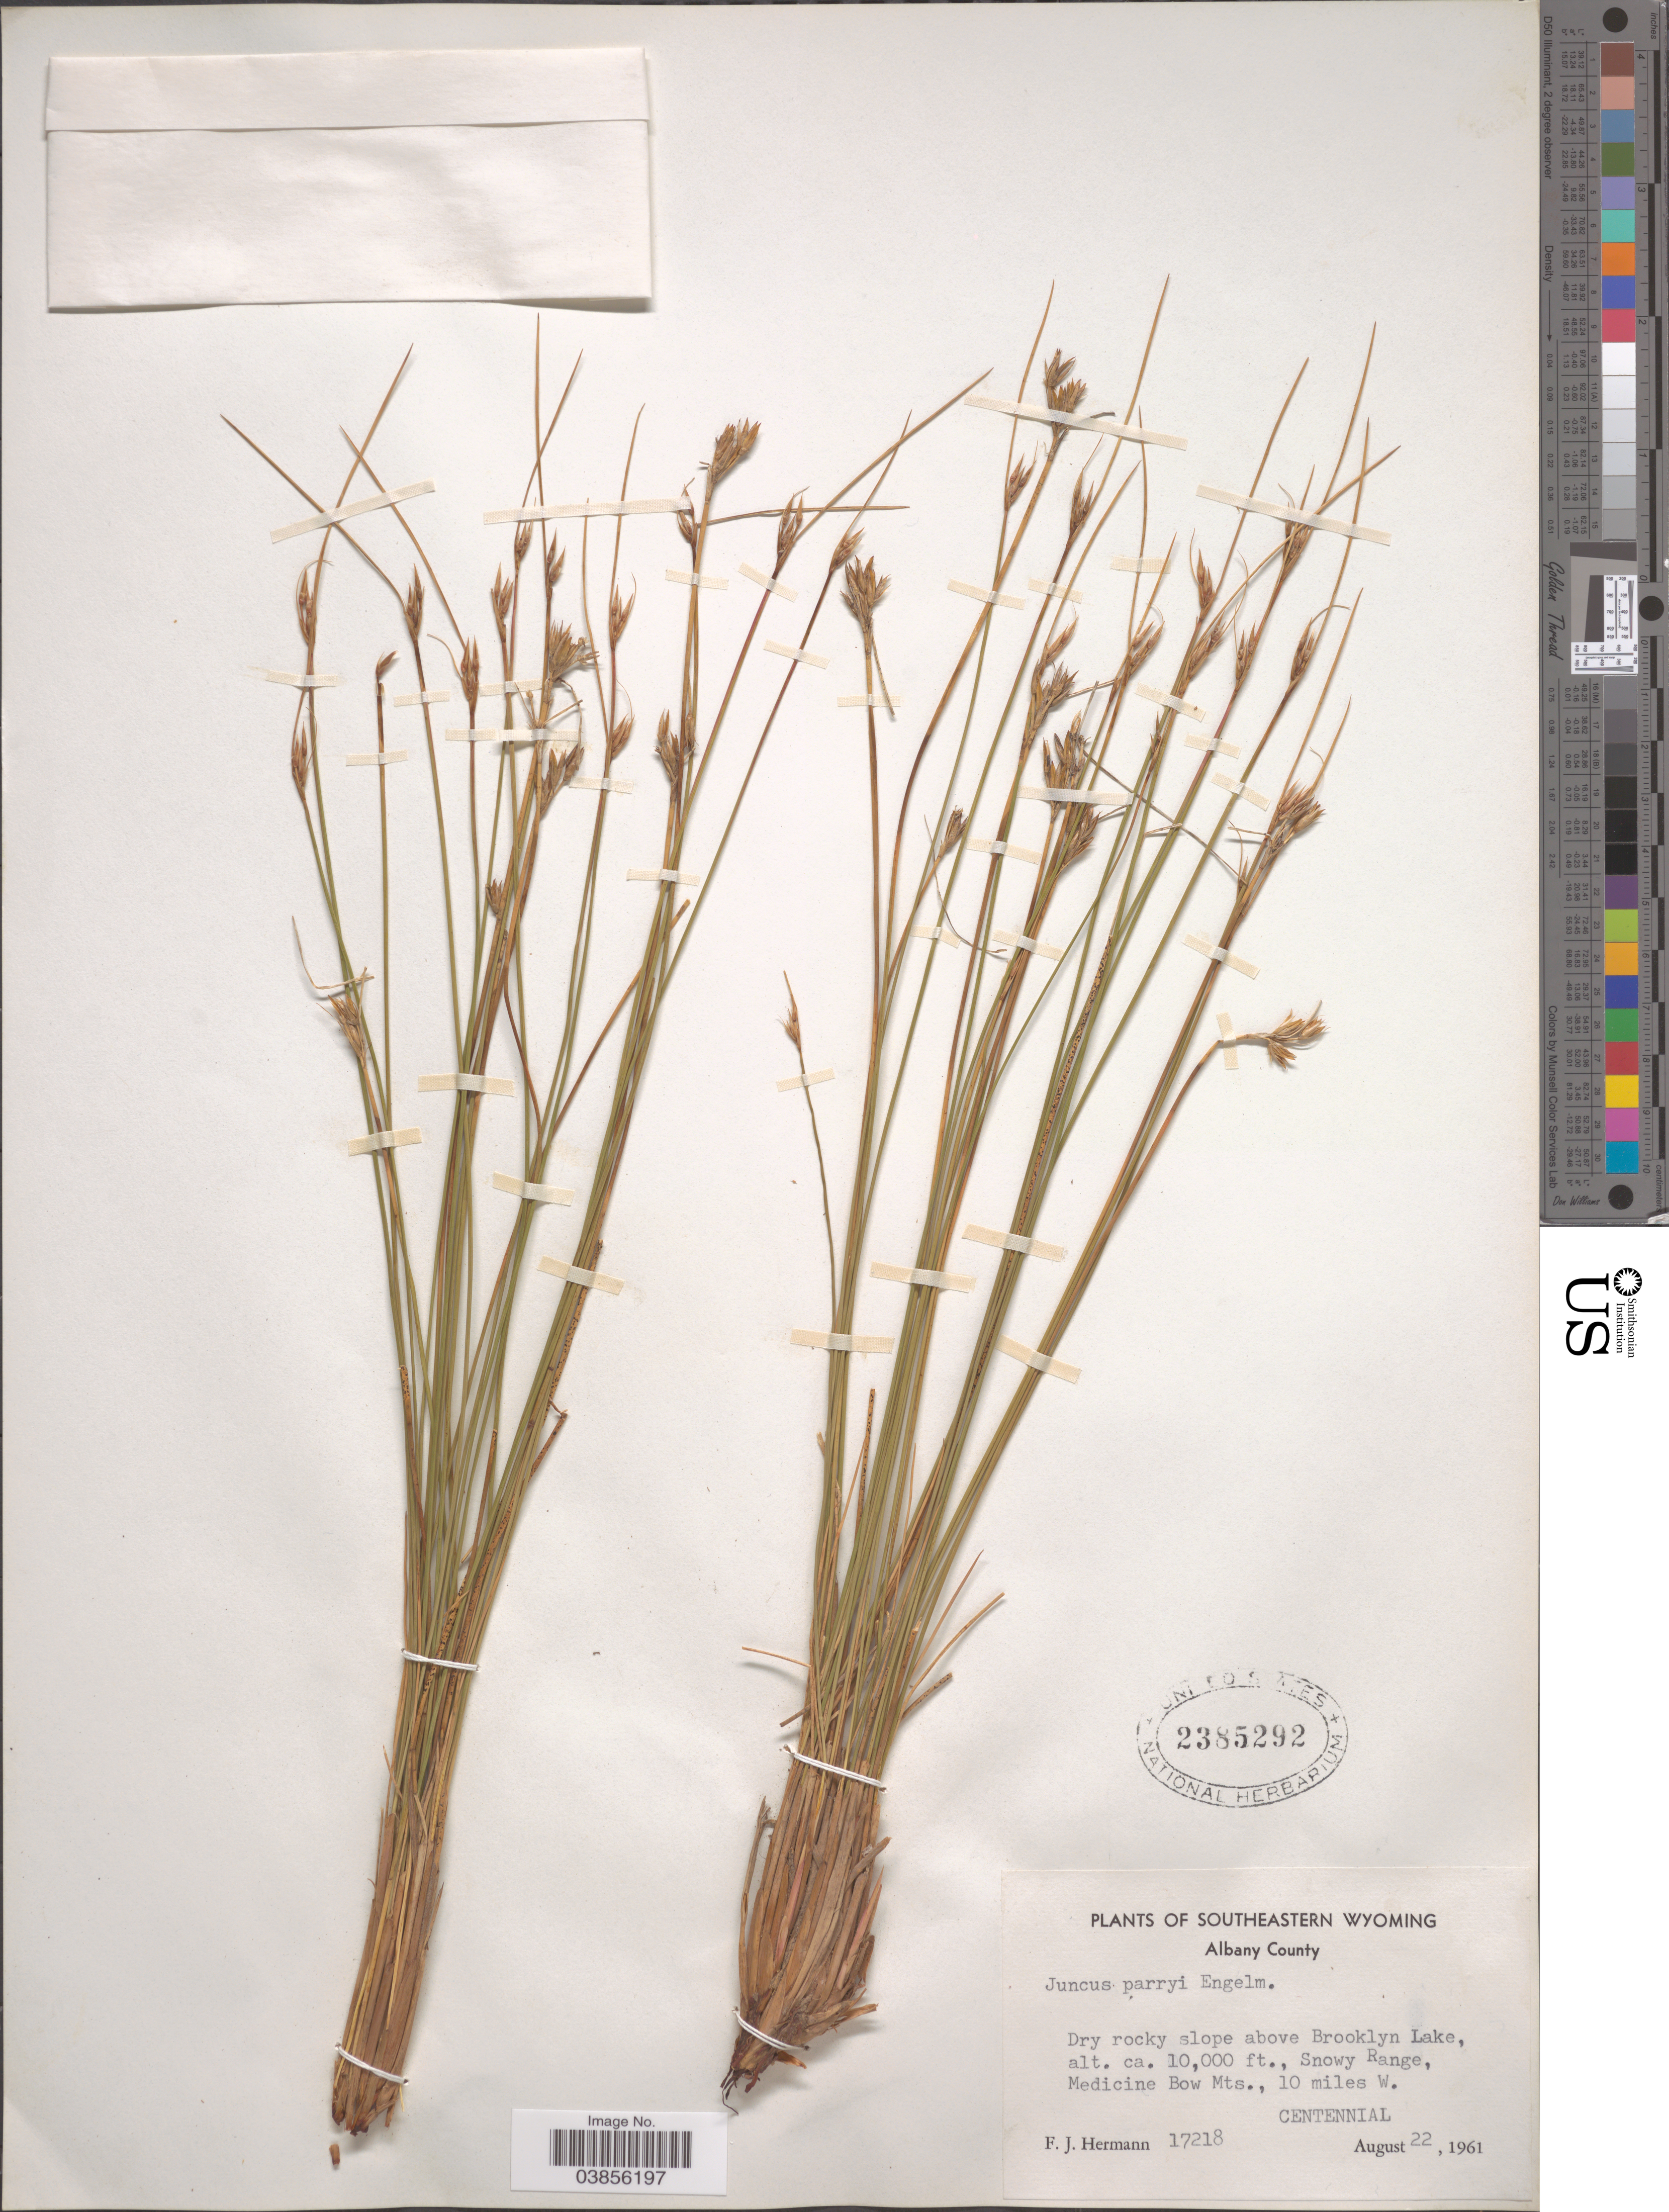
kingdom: Plantae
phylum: Tracheophyta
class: Liliopsida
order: Poales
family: Juncaceae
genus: Juncus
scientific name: Juncus parryi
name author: Engelm.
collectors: F. J. Hermann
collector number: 17218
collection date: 1961-08-22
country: United States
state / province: Wyoming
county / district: Albany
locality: Southeastern Wyoming. Albany County. Dry rocky slope above Brooklyn Lake, SNowy Range, Medicine Bow Mts., 10 miles W. Centennial.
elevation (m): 3048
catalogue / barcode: US 2385292